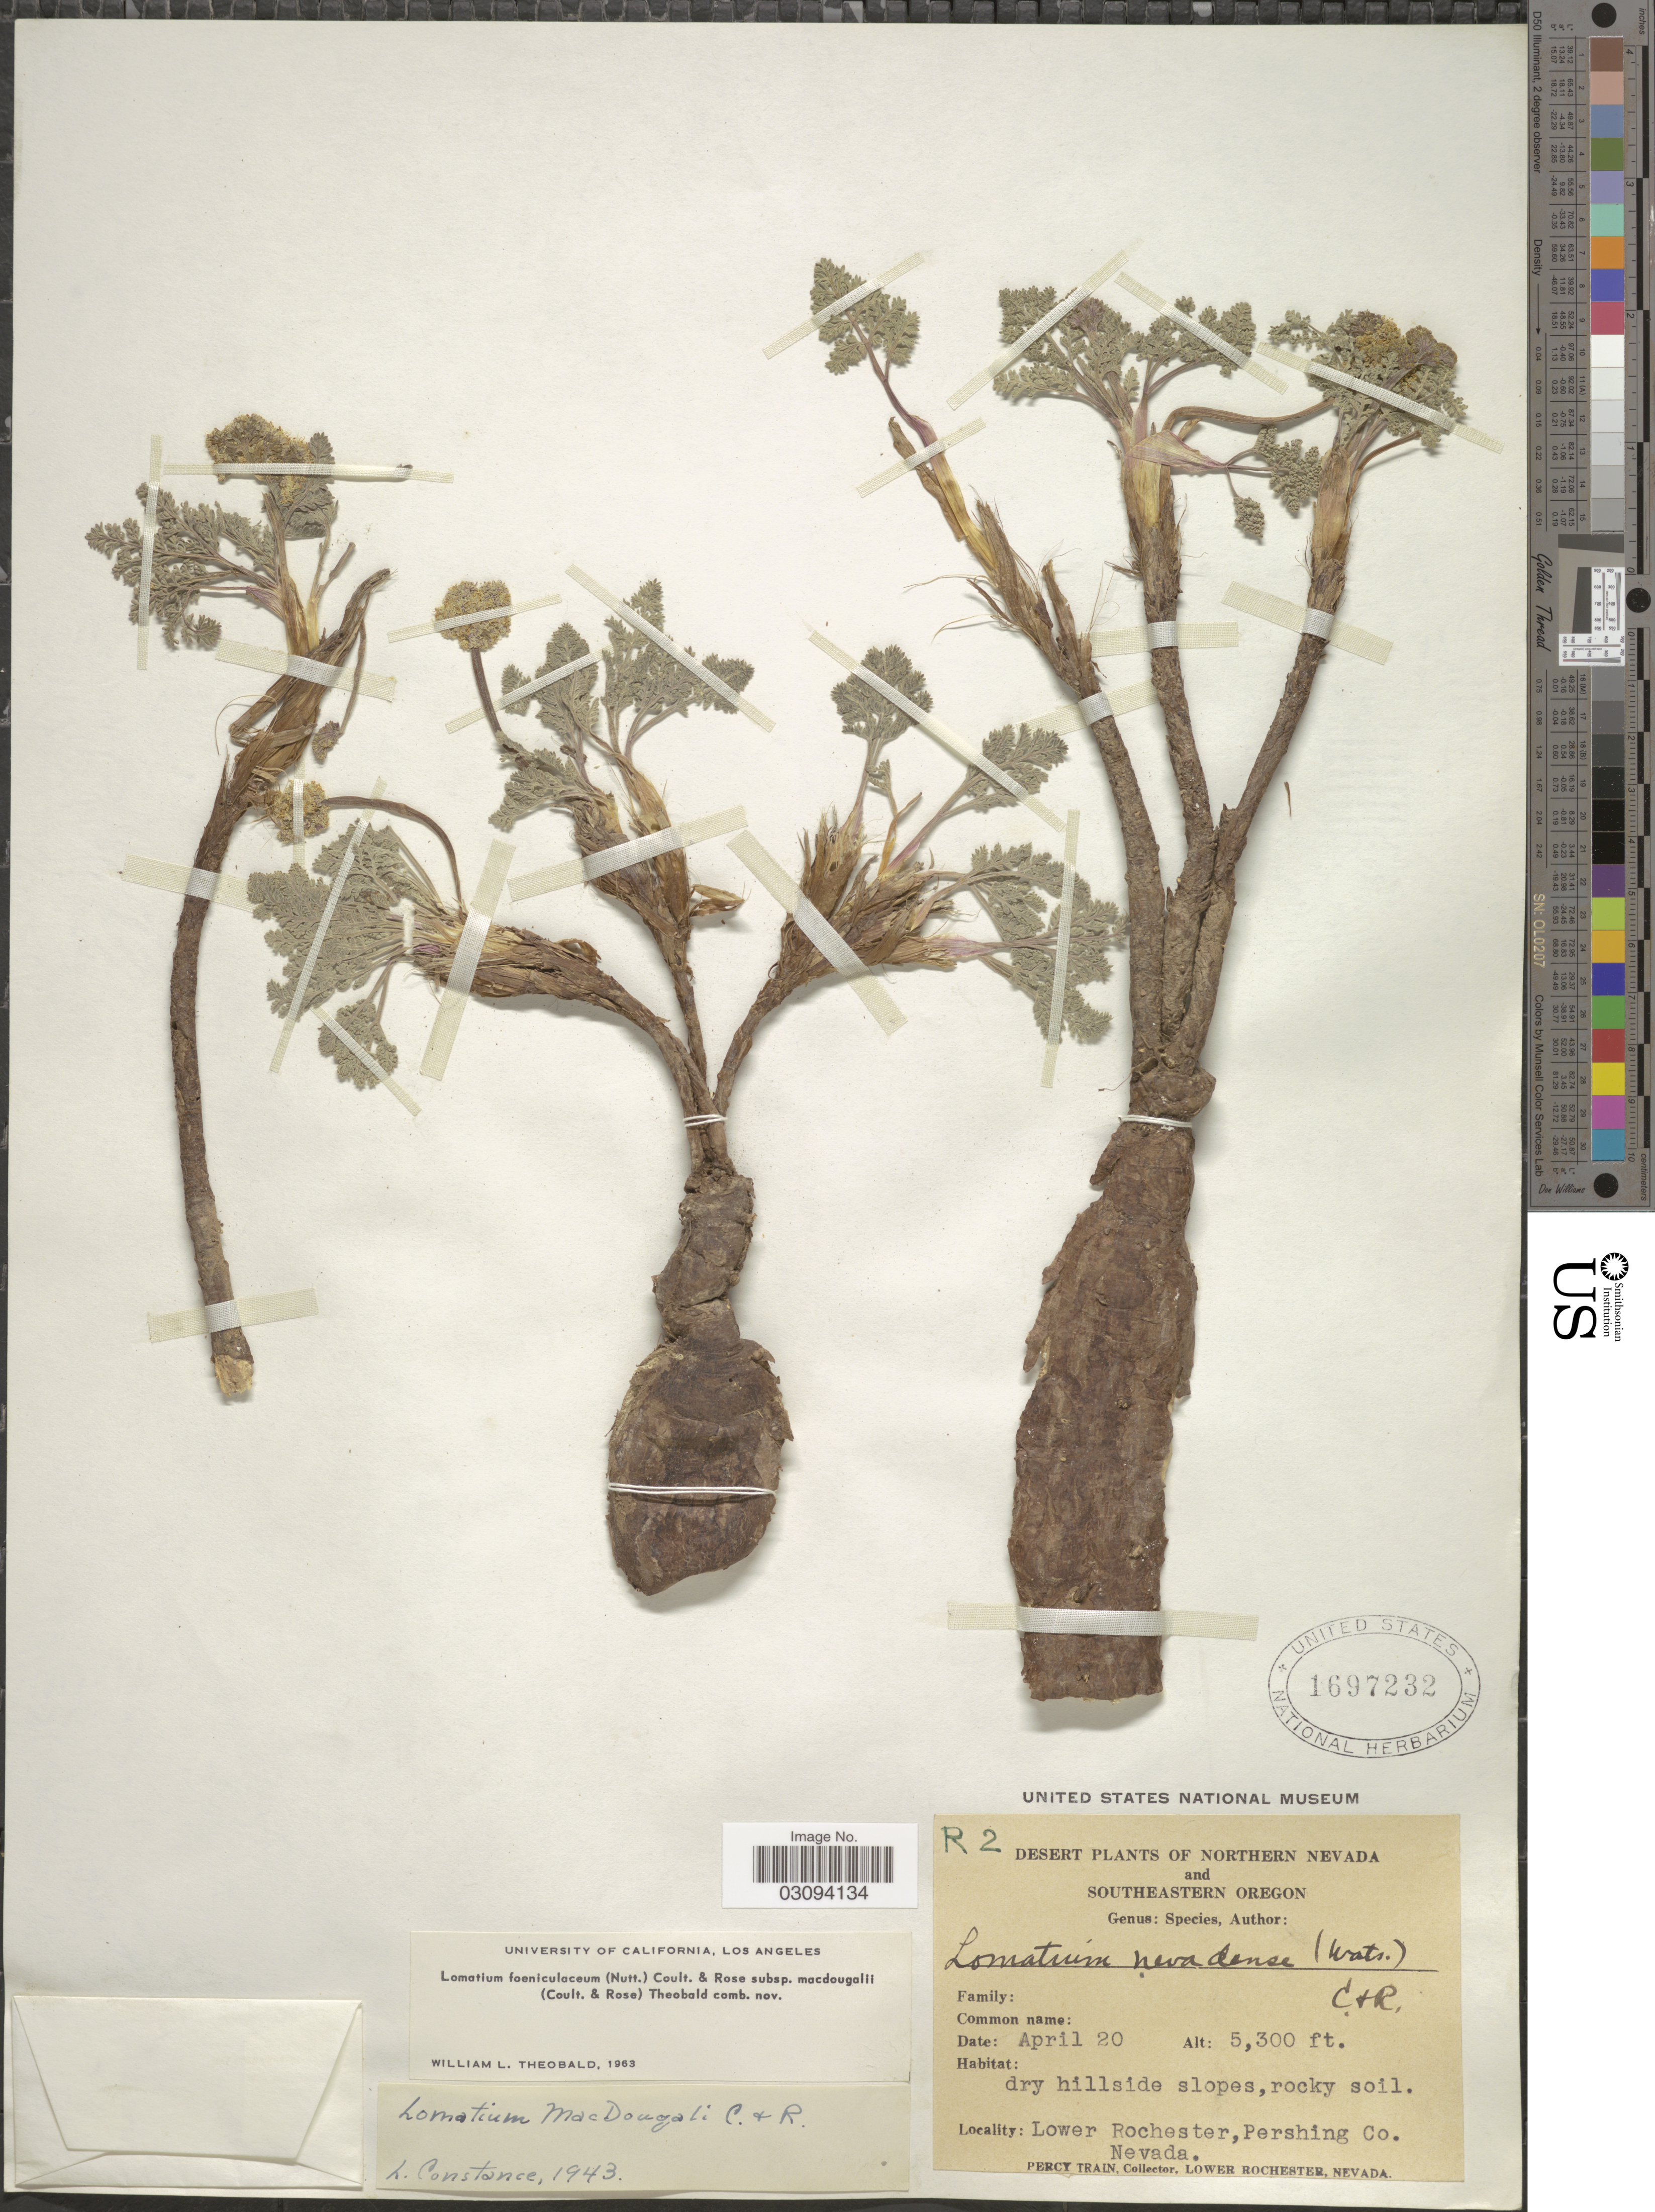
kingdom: Plantae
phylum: Tracheophyta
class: Magnoliopsida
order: Apiales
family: Apiaceae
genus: Lomatium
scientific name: Lomatium foeniculaceum subsp. macdougalii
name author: (J.M. Coult. & Rose) W.L. Theob.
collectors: P. Train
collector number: R2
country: United States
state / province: Nevada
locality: Northern Nevada. Lower Rochester, Pershing Co.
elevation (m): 1615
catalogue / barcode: US 1697232